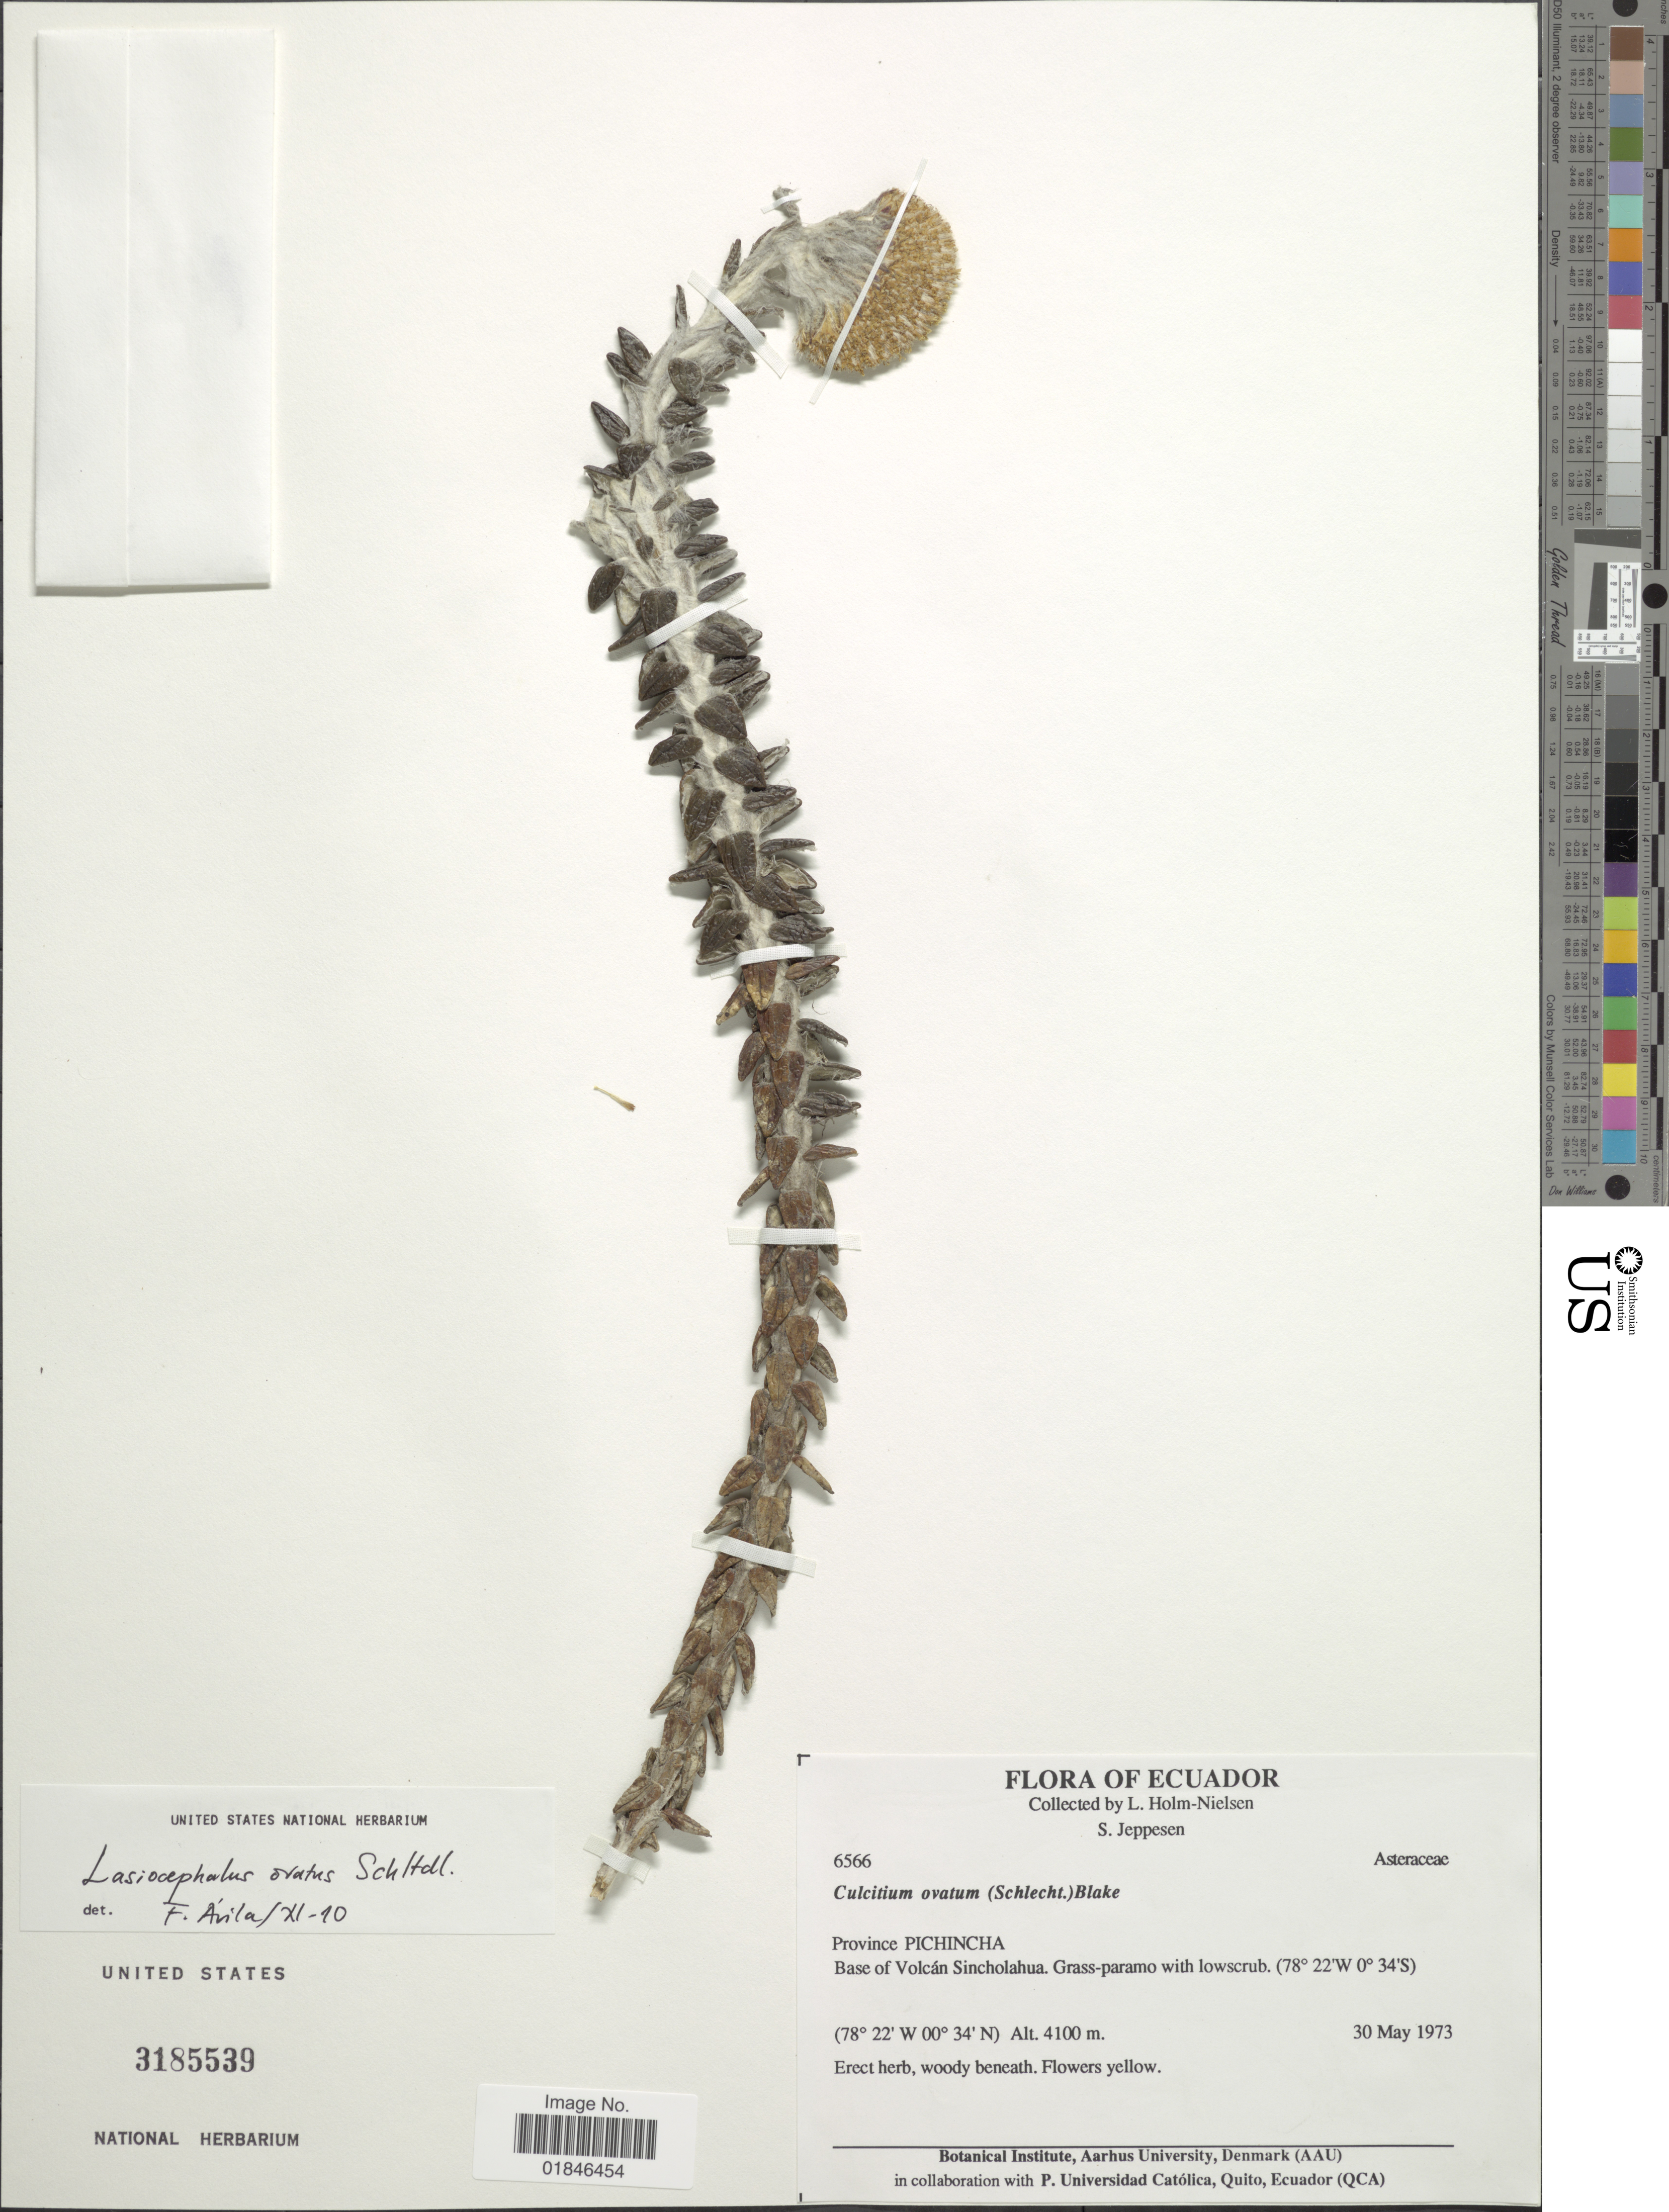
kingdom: Plantae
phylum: Tracheophyta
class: Magnoliopsida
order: Asterales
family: Asteraceae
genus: Senecio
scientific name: Senecio superandinus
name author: Cuatrec.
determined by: Salomon, Luciana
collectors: L. B. Holm-Nielsen & S. Jeppesen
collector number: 6566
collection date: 1973-05-30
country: Ecuador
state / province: Pichincha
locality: Province Pichincha, Base of Volcan Sincholahua.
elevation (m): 4100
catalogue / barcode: US 3185539